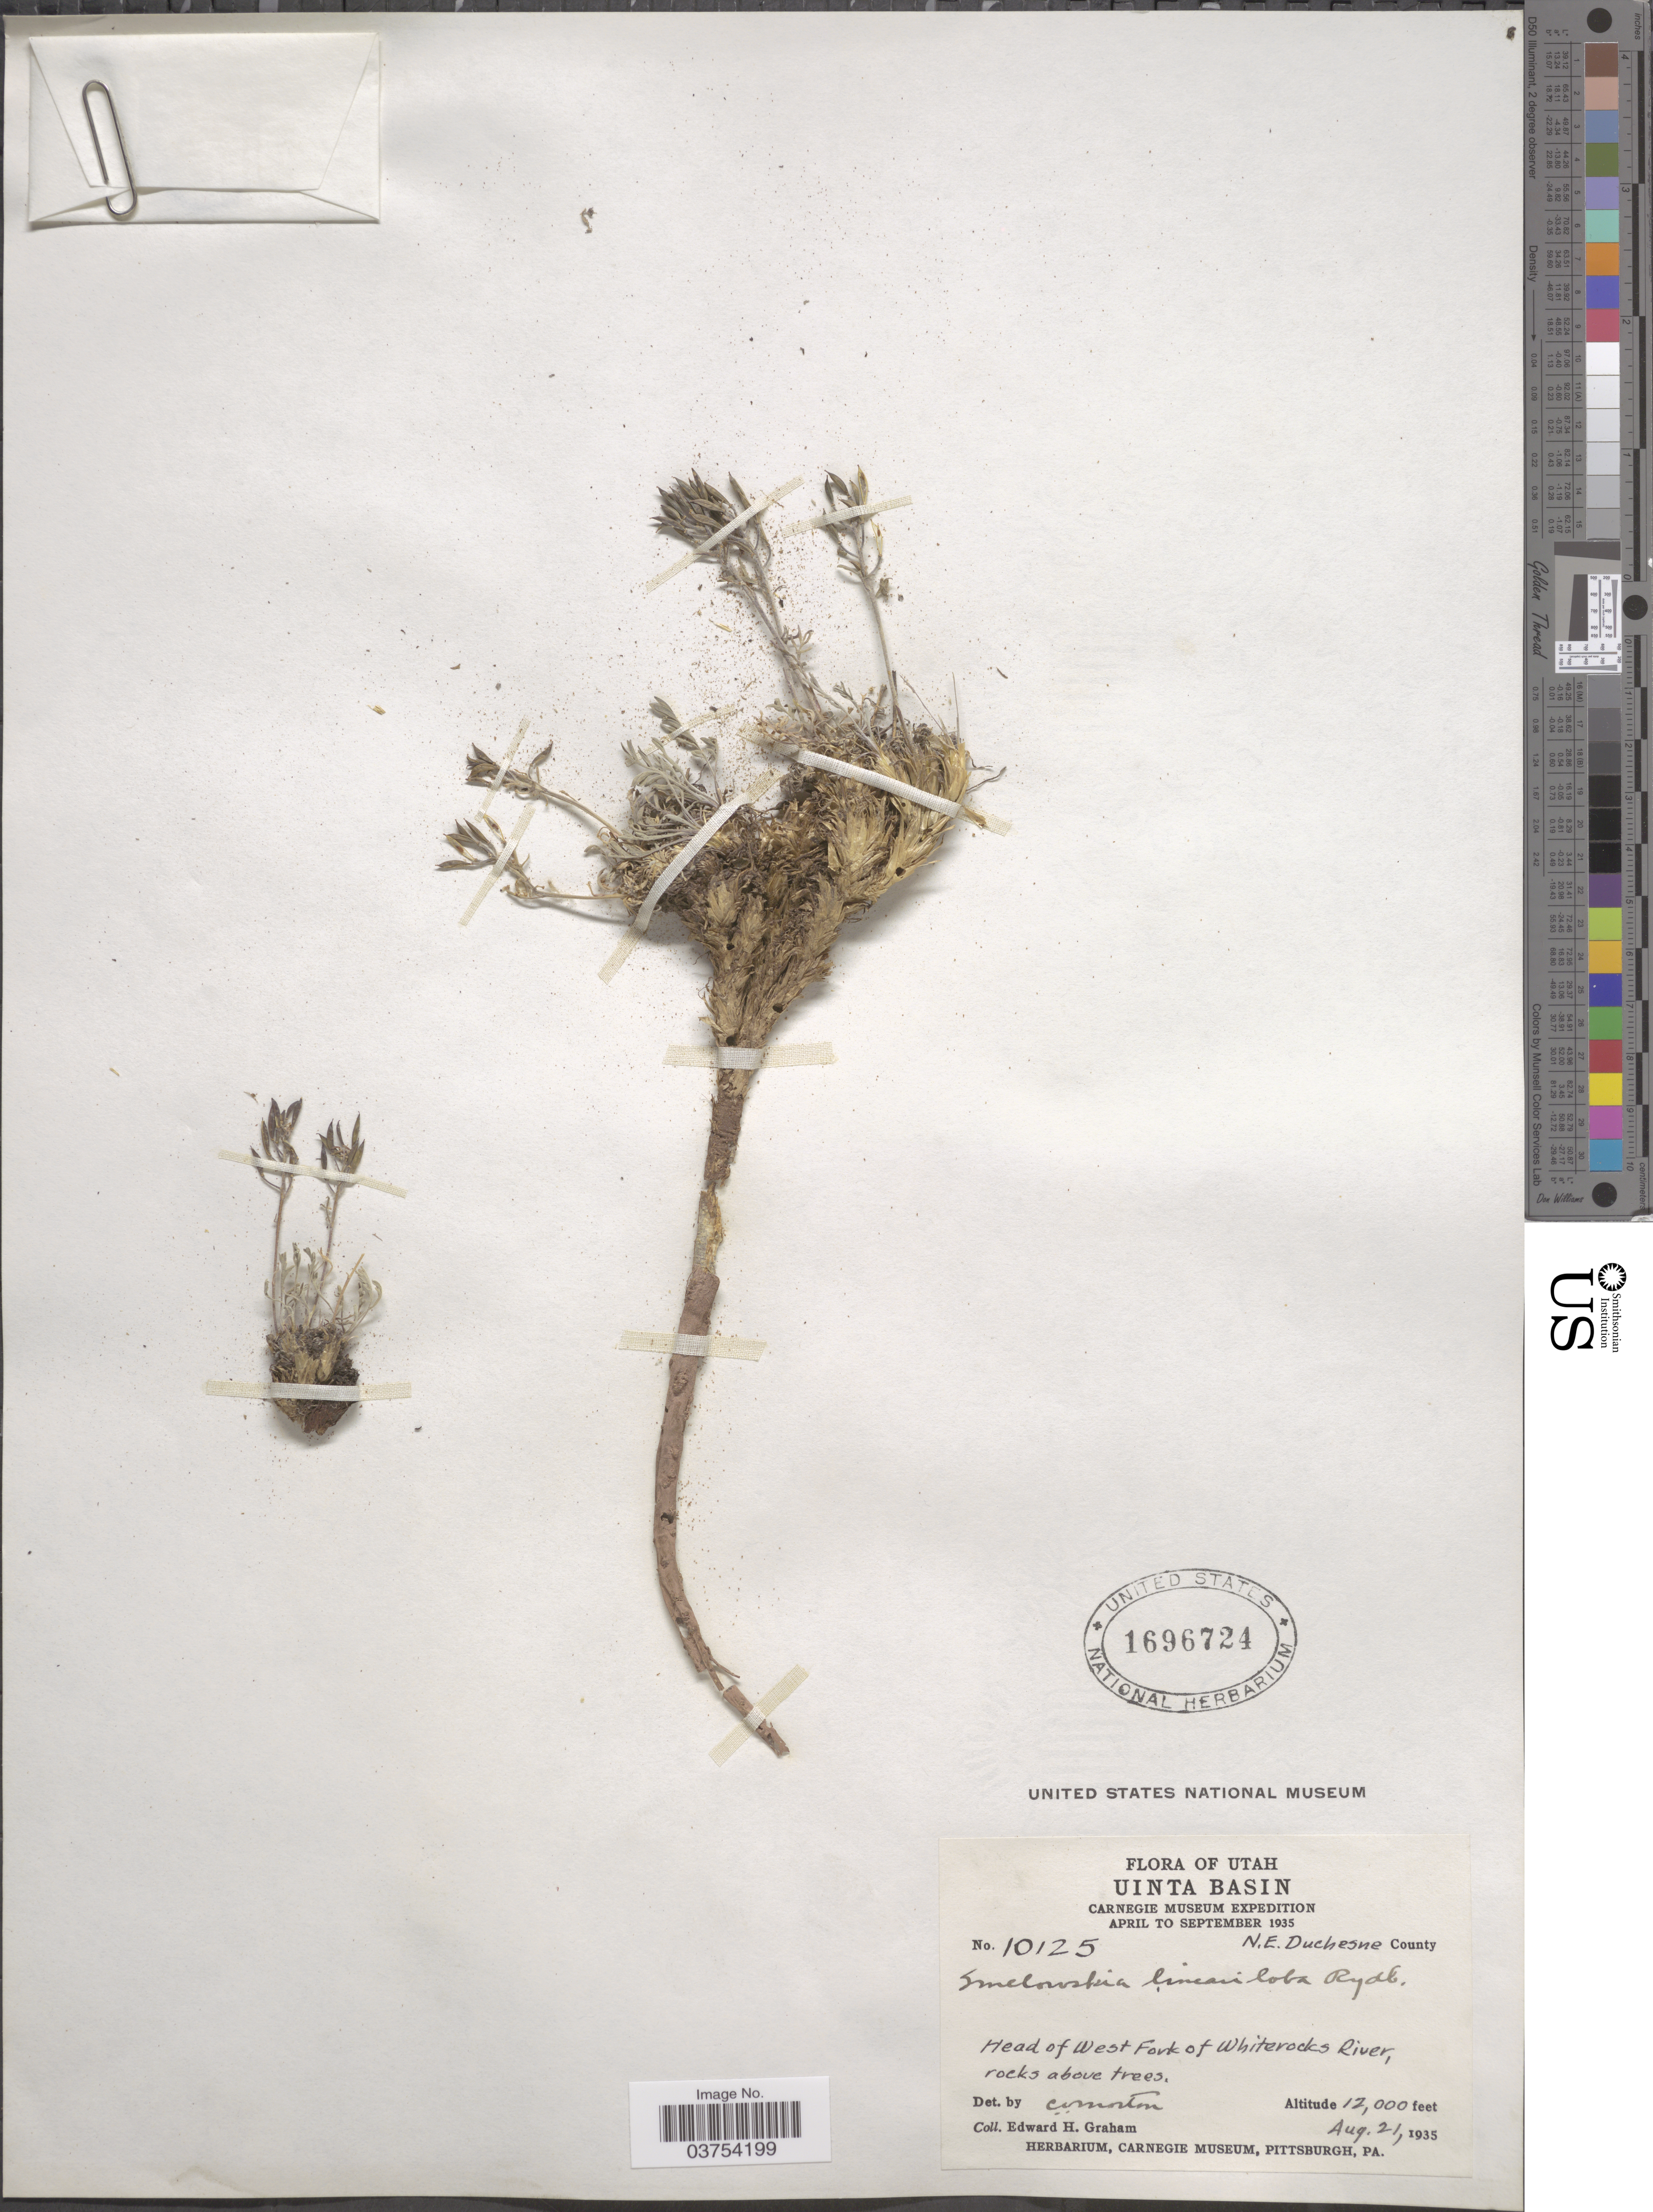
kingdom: Plantae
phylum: Tracheophyta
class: Magnoliopsida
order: Brassicales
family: Brassicaceae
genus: Smelowskia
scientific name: Smelowskia calycina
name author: (Stephan) C.A. Mey.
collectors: E. H. Graham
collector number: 10125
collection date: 1935-08-21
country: United States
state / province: Utah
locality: Uinta Basin. N.E. Duchesne County. Head of West Fork of Whiterocks River.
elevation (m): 3658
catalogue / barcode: US 1696724